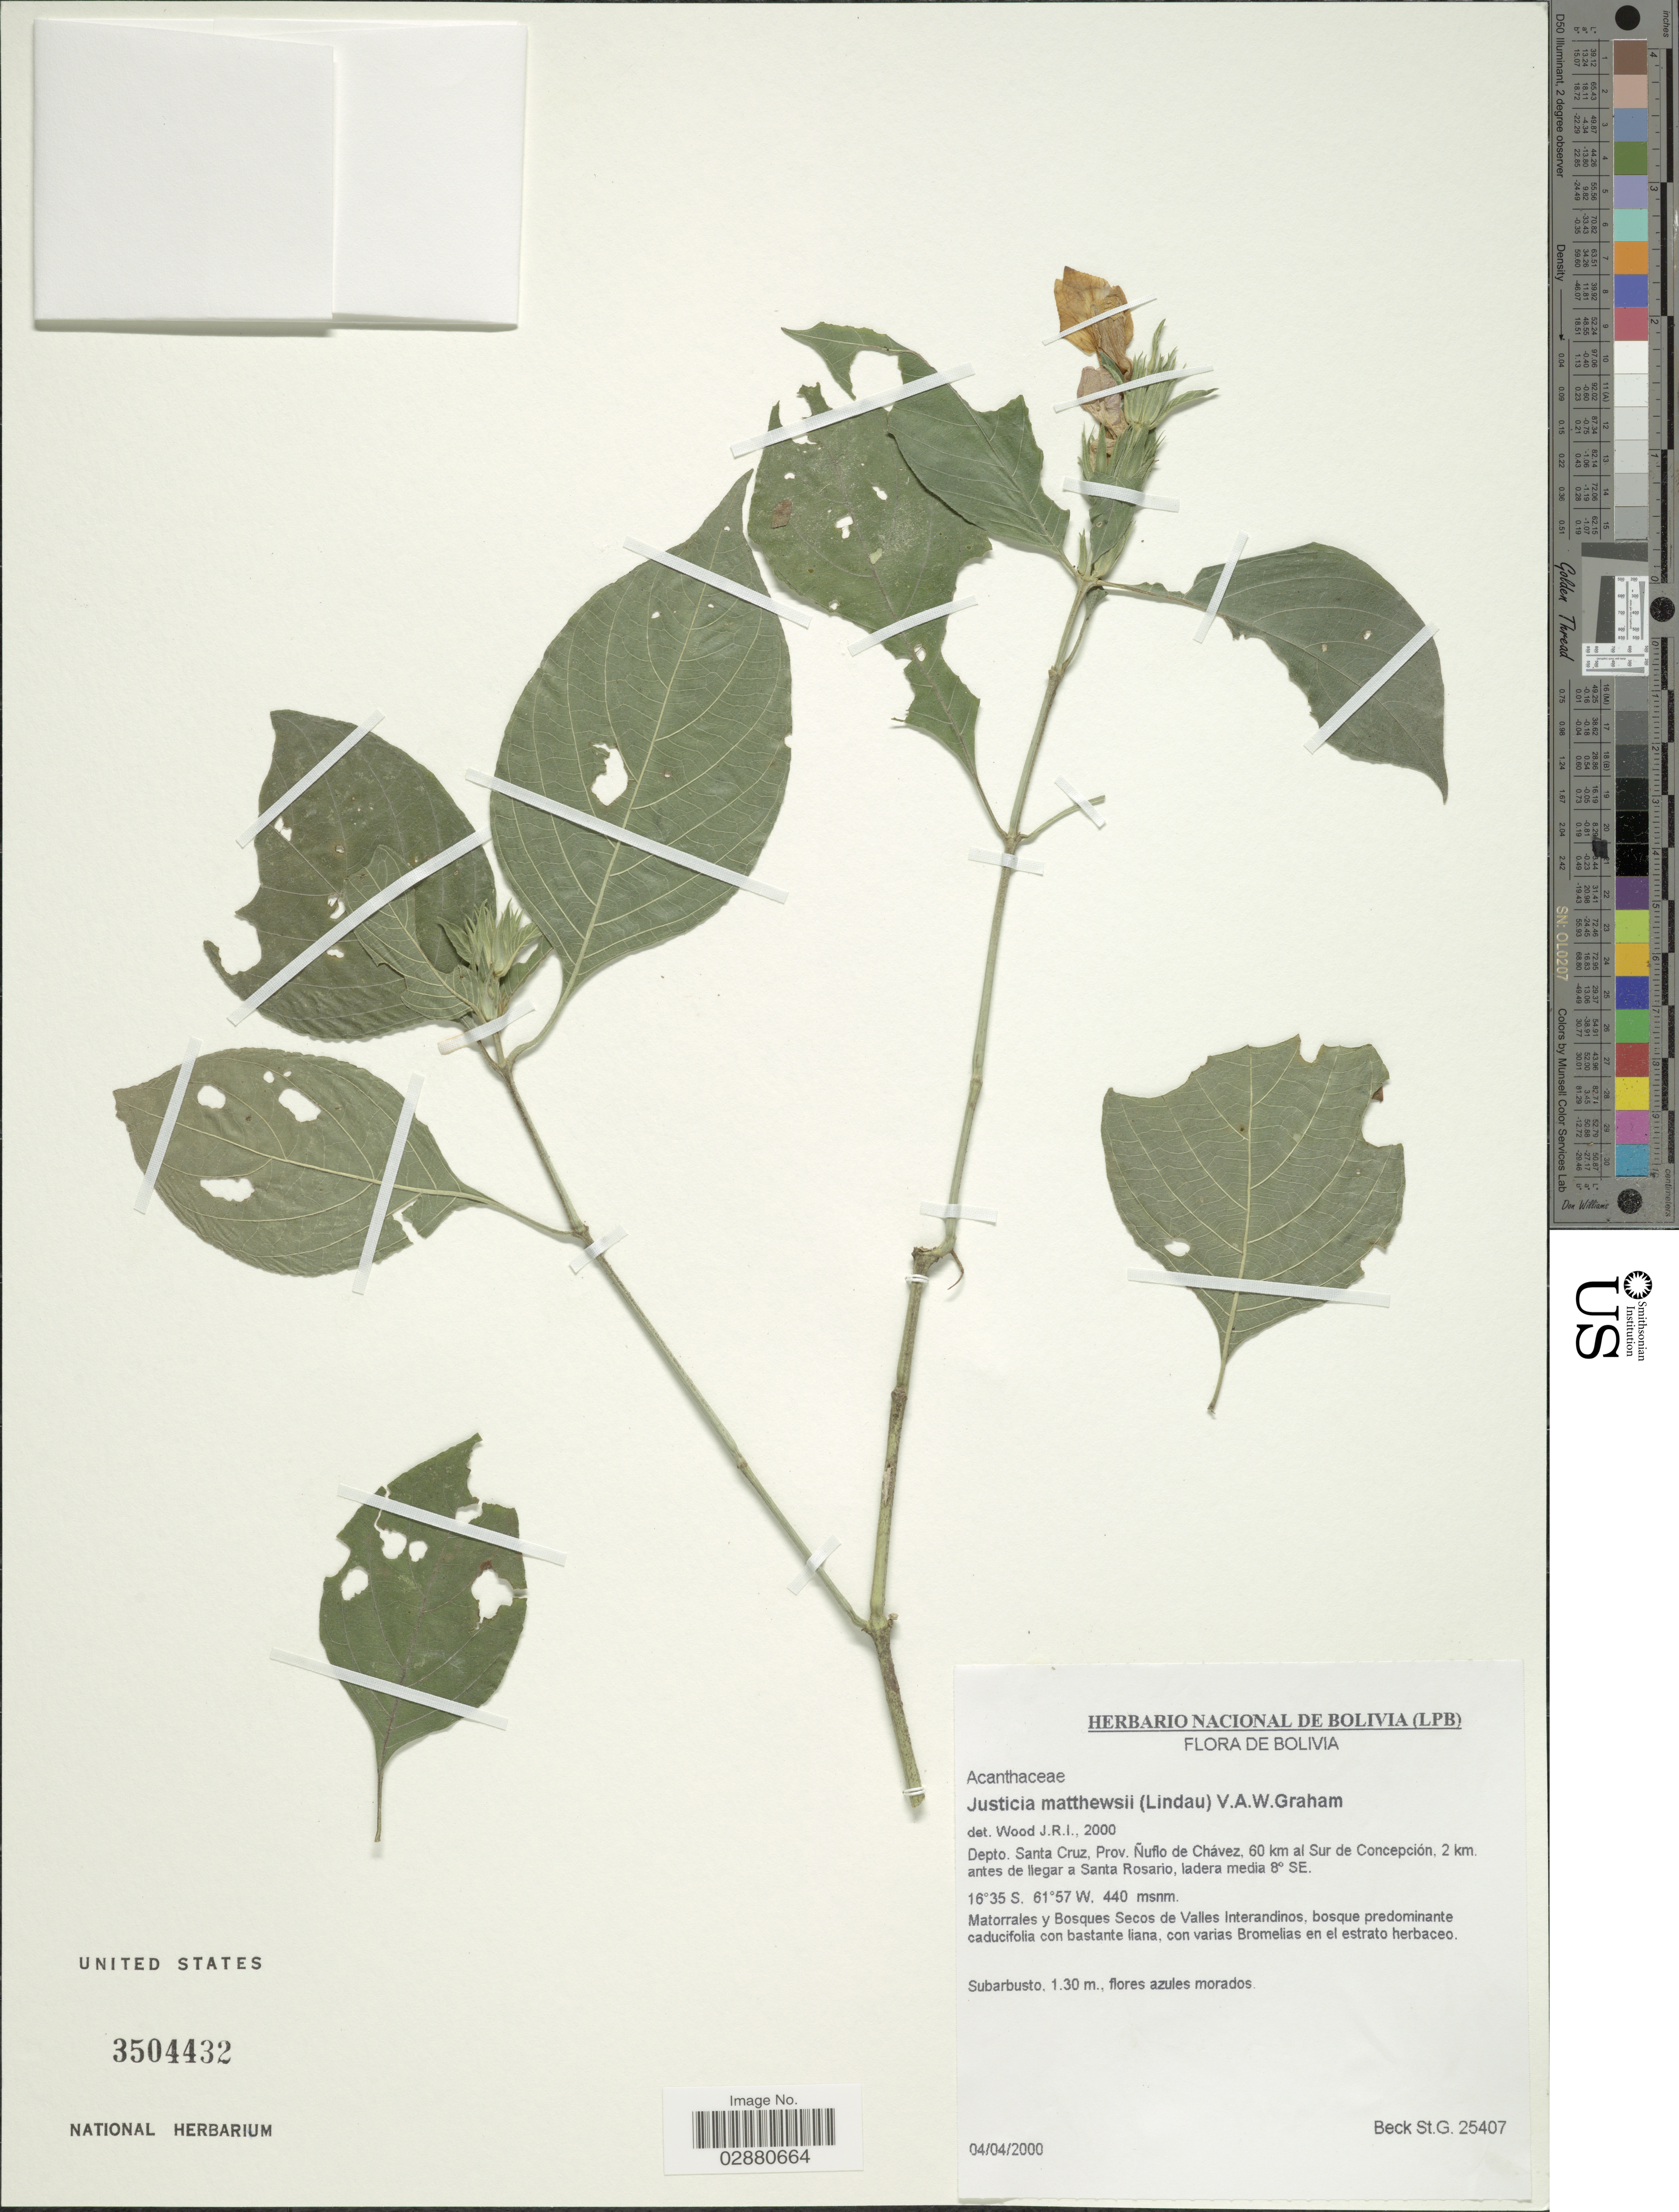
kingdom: Plantae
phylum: Tracheophyta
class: Magnoliopsida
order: Lamiales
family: Acanthaceae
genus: Justicia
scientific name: Justicia rusbyi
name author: (Lindau) V.A.W. Graham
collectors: S. G. Beck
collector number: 25407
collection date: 2000-04-04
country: Bolivia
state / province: Santa Cruz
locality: Depto. Santa Cruz, Prov. Ñuflo de Chávez, 60 km al Sur de Concepción, 2 km. antes de llegar a Santa Rosario, ladera media 8° SE.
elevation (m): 440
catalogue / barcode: US 3504432